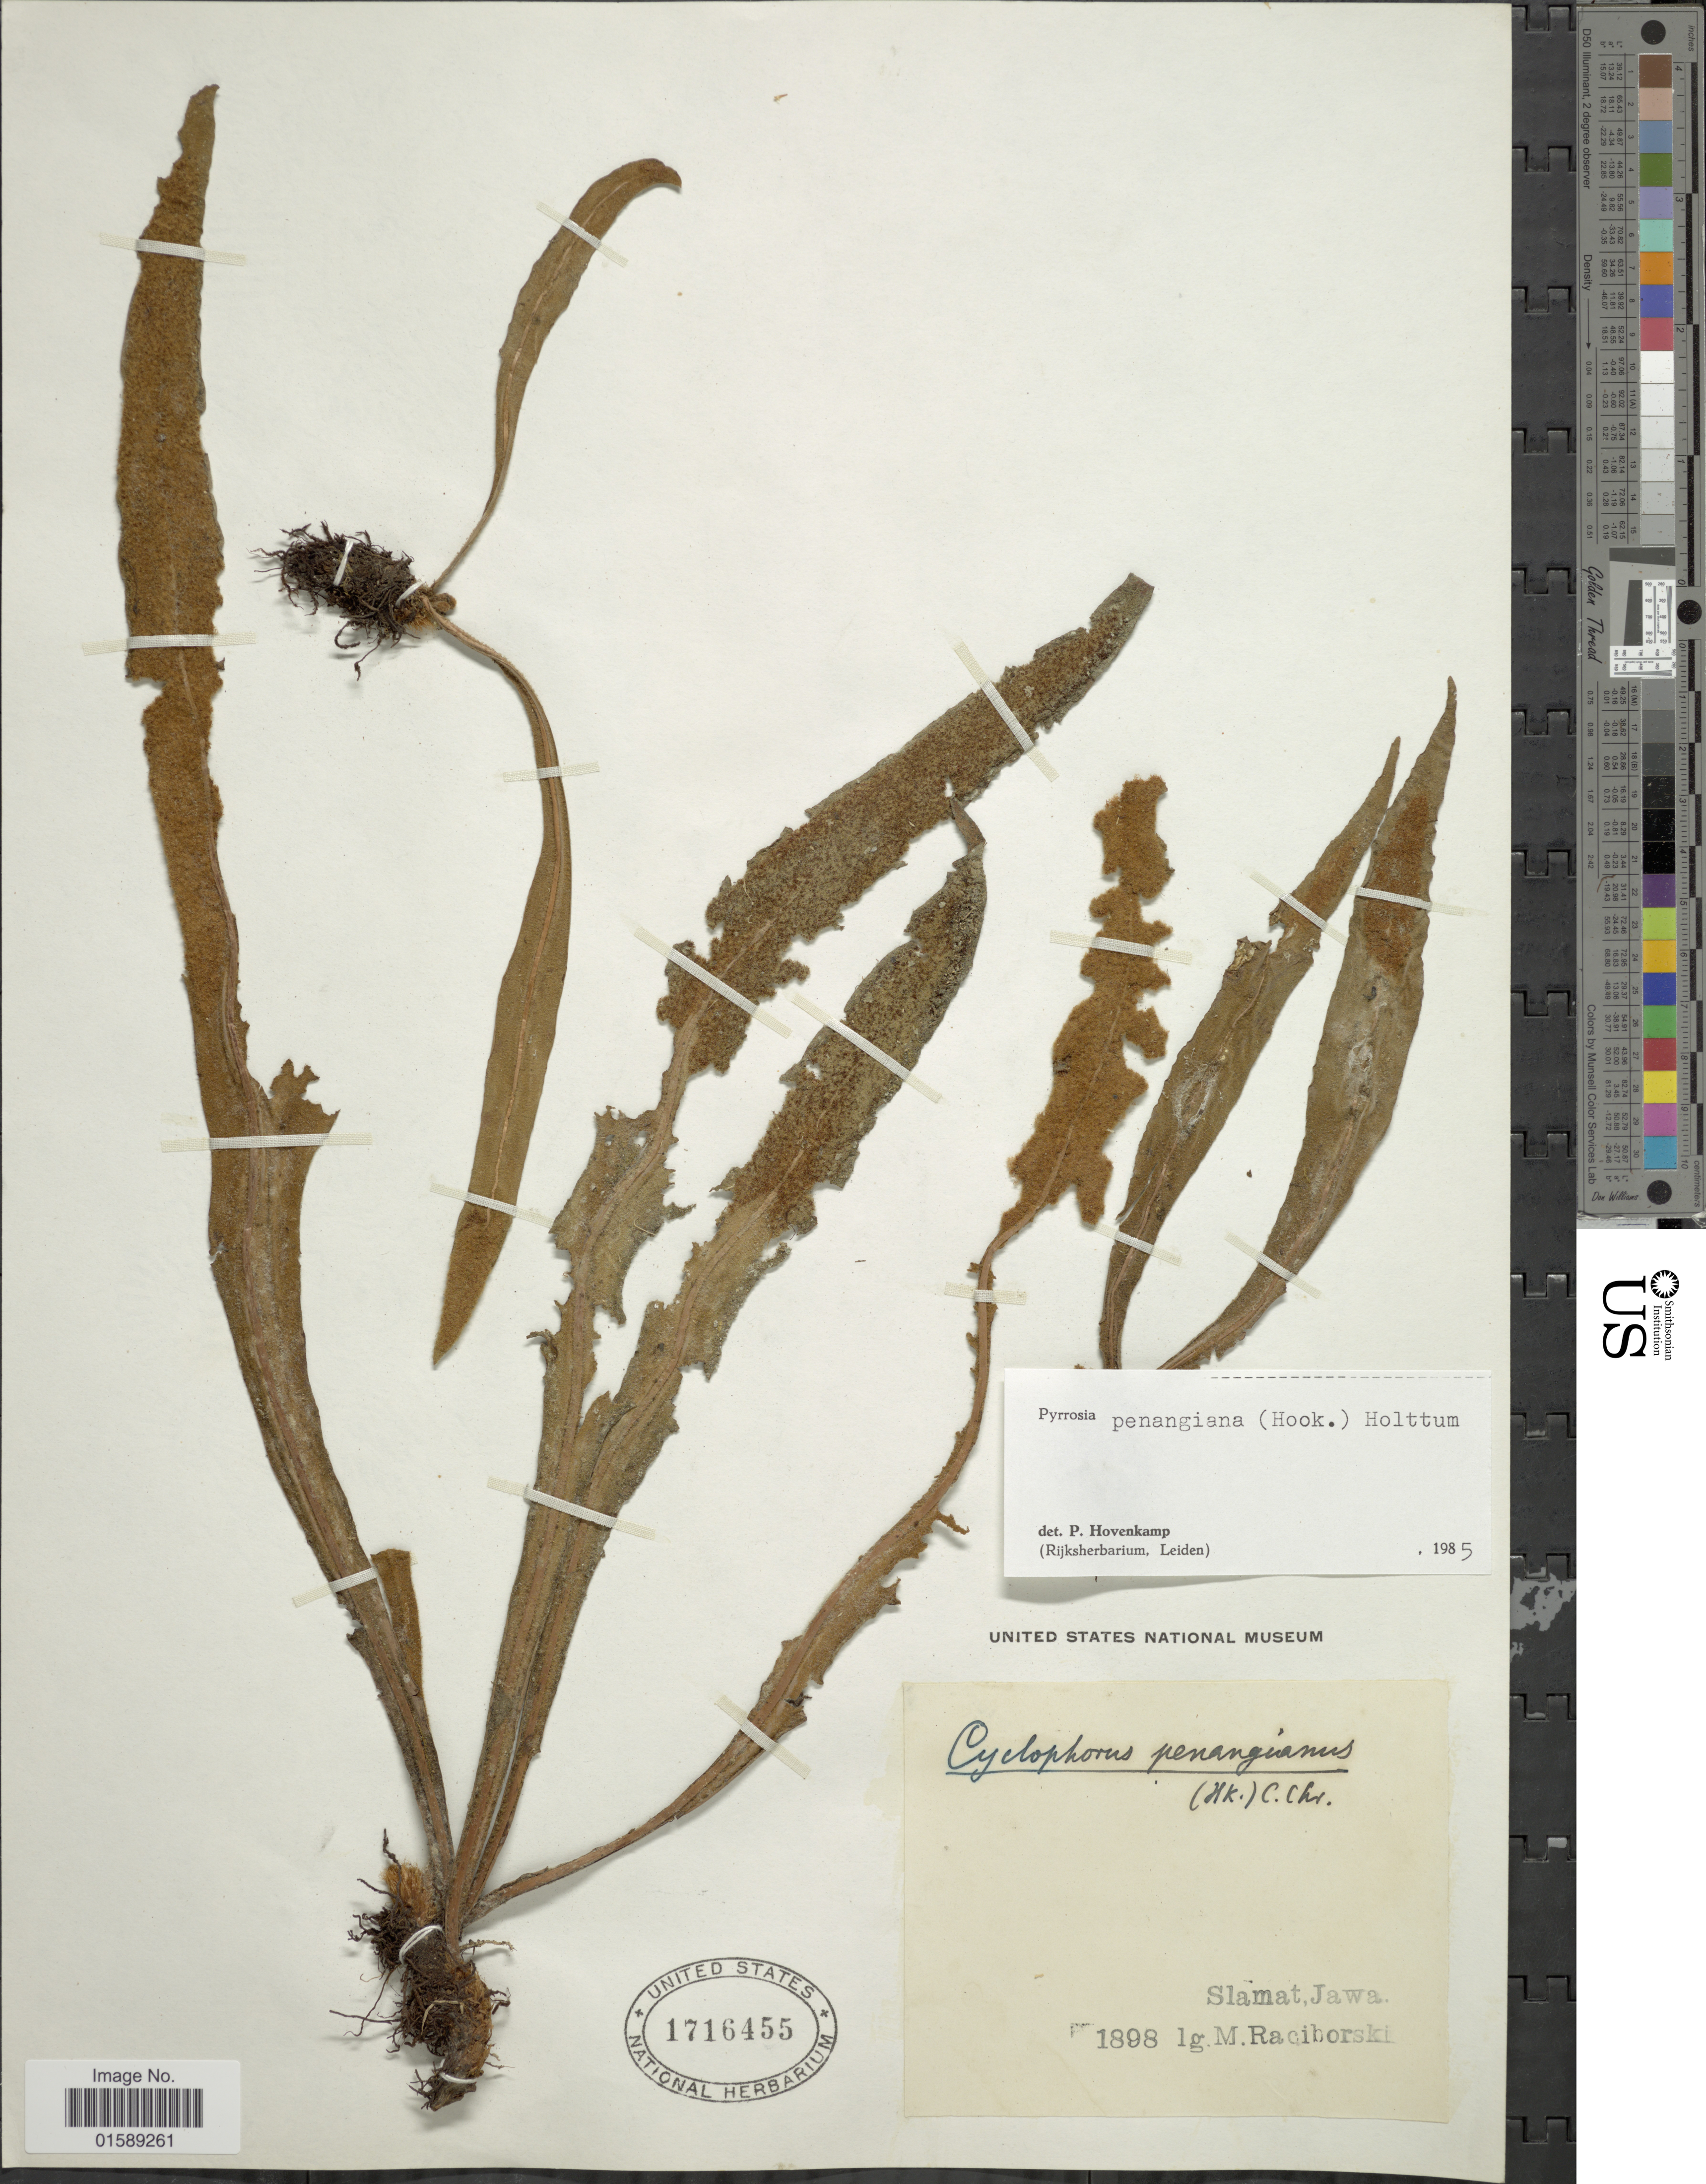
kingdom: Plantae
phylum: Tracheophyta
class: Polypodiopsida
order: Polypodiales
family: Polypodiaceae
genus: Pyrrosia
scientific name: Pyrrosia penangiana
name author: (Hook.) Holttum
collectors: M. Raciborski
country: Indonesia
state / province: Java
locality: Slamat, Jawa.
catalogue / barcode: US 1716455